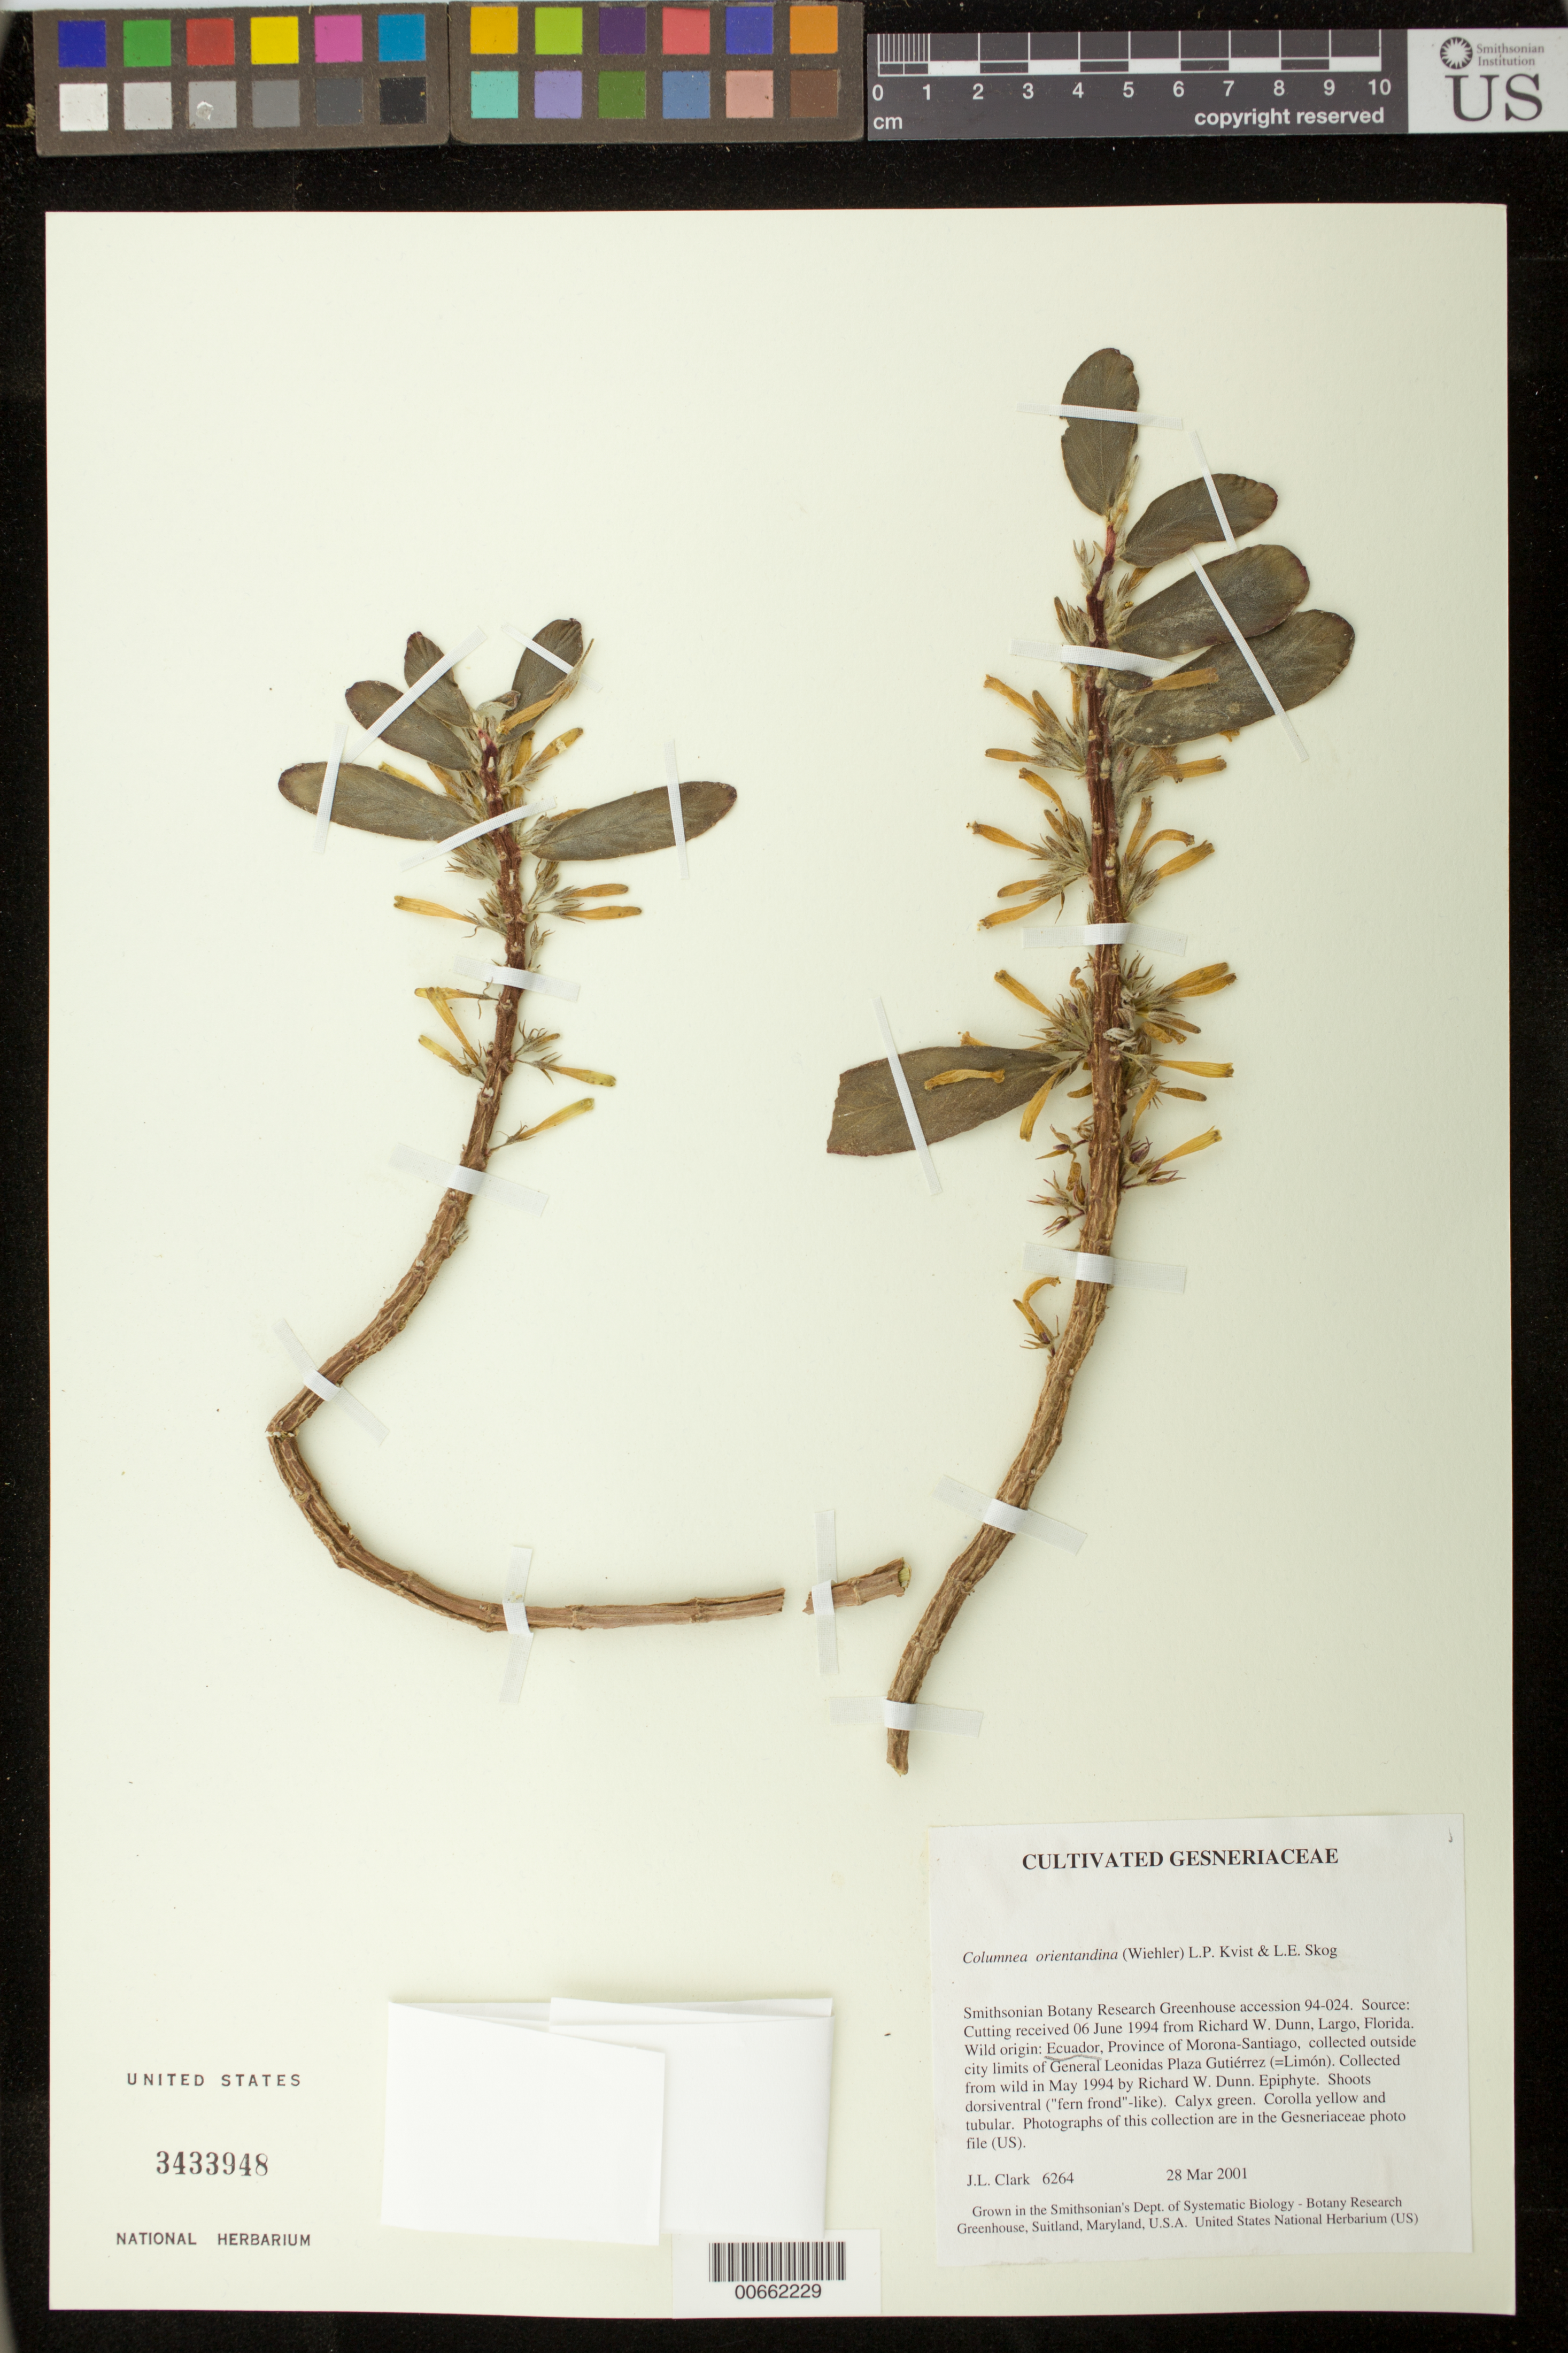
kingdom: Plantae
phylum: Tracheophyta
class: Magnoliopsida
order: Lamiales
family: Gesneriaceae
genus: Columnea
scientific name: Columnea orientandina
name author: (Wiehler) L.P. Kvist & L.E. Skog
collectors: J. L. Clark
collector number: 6264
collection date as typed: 28 Mar 2001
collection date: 2001-03-28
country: Ecuador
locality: Grown in the Smithsonian's Dept. of Systematic Biology-Botany Research Greenhouse, Suitland, Maryland, U.S.A.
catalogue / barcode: US 3433948